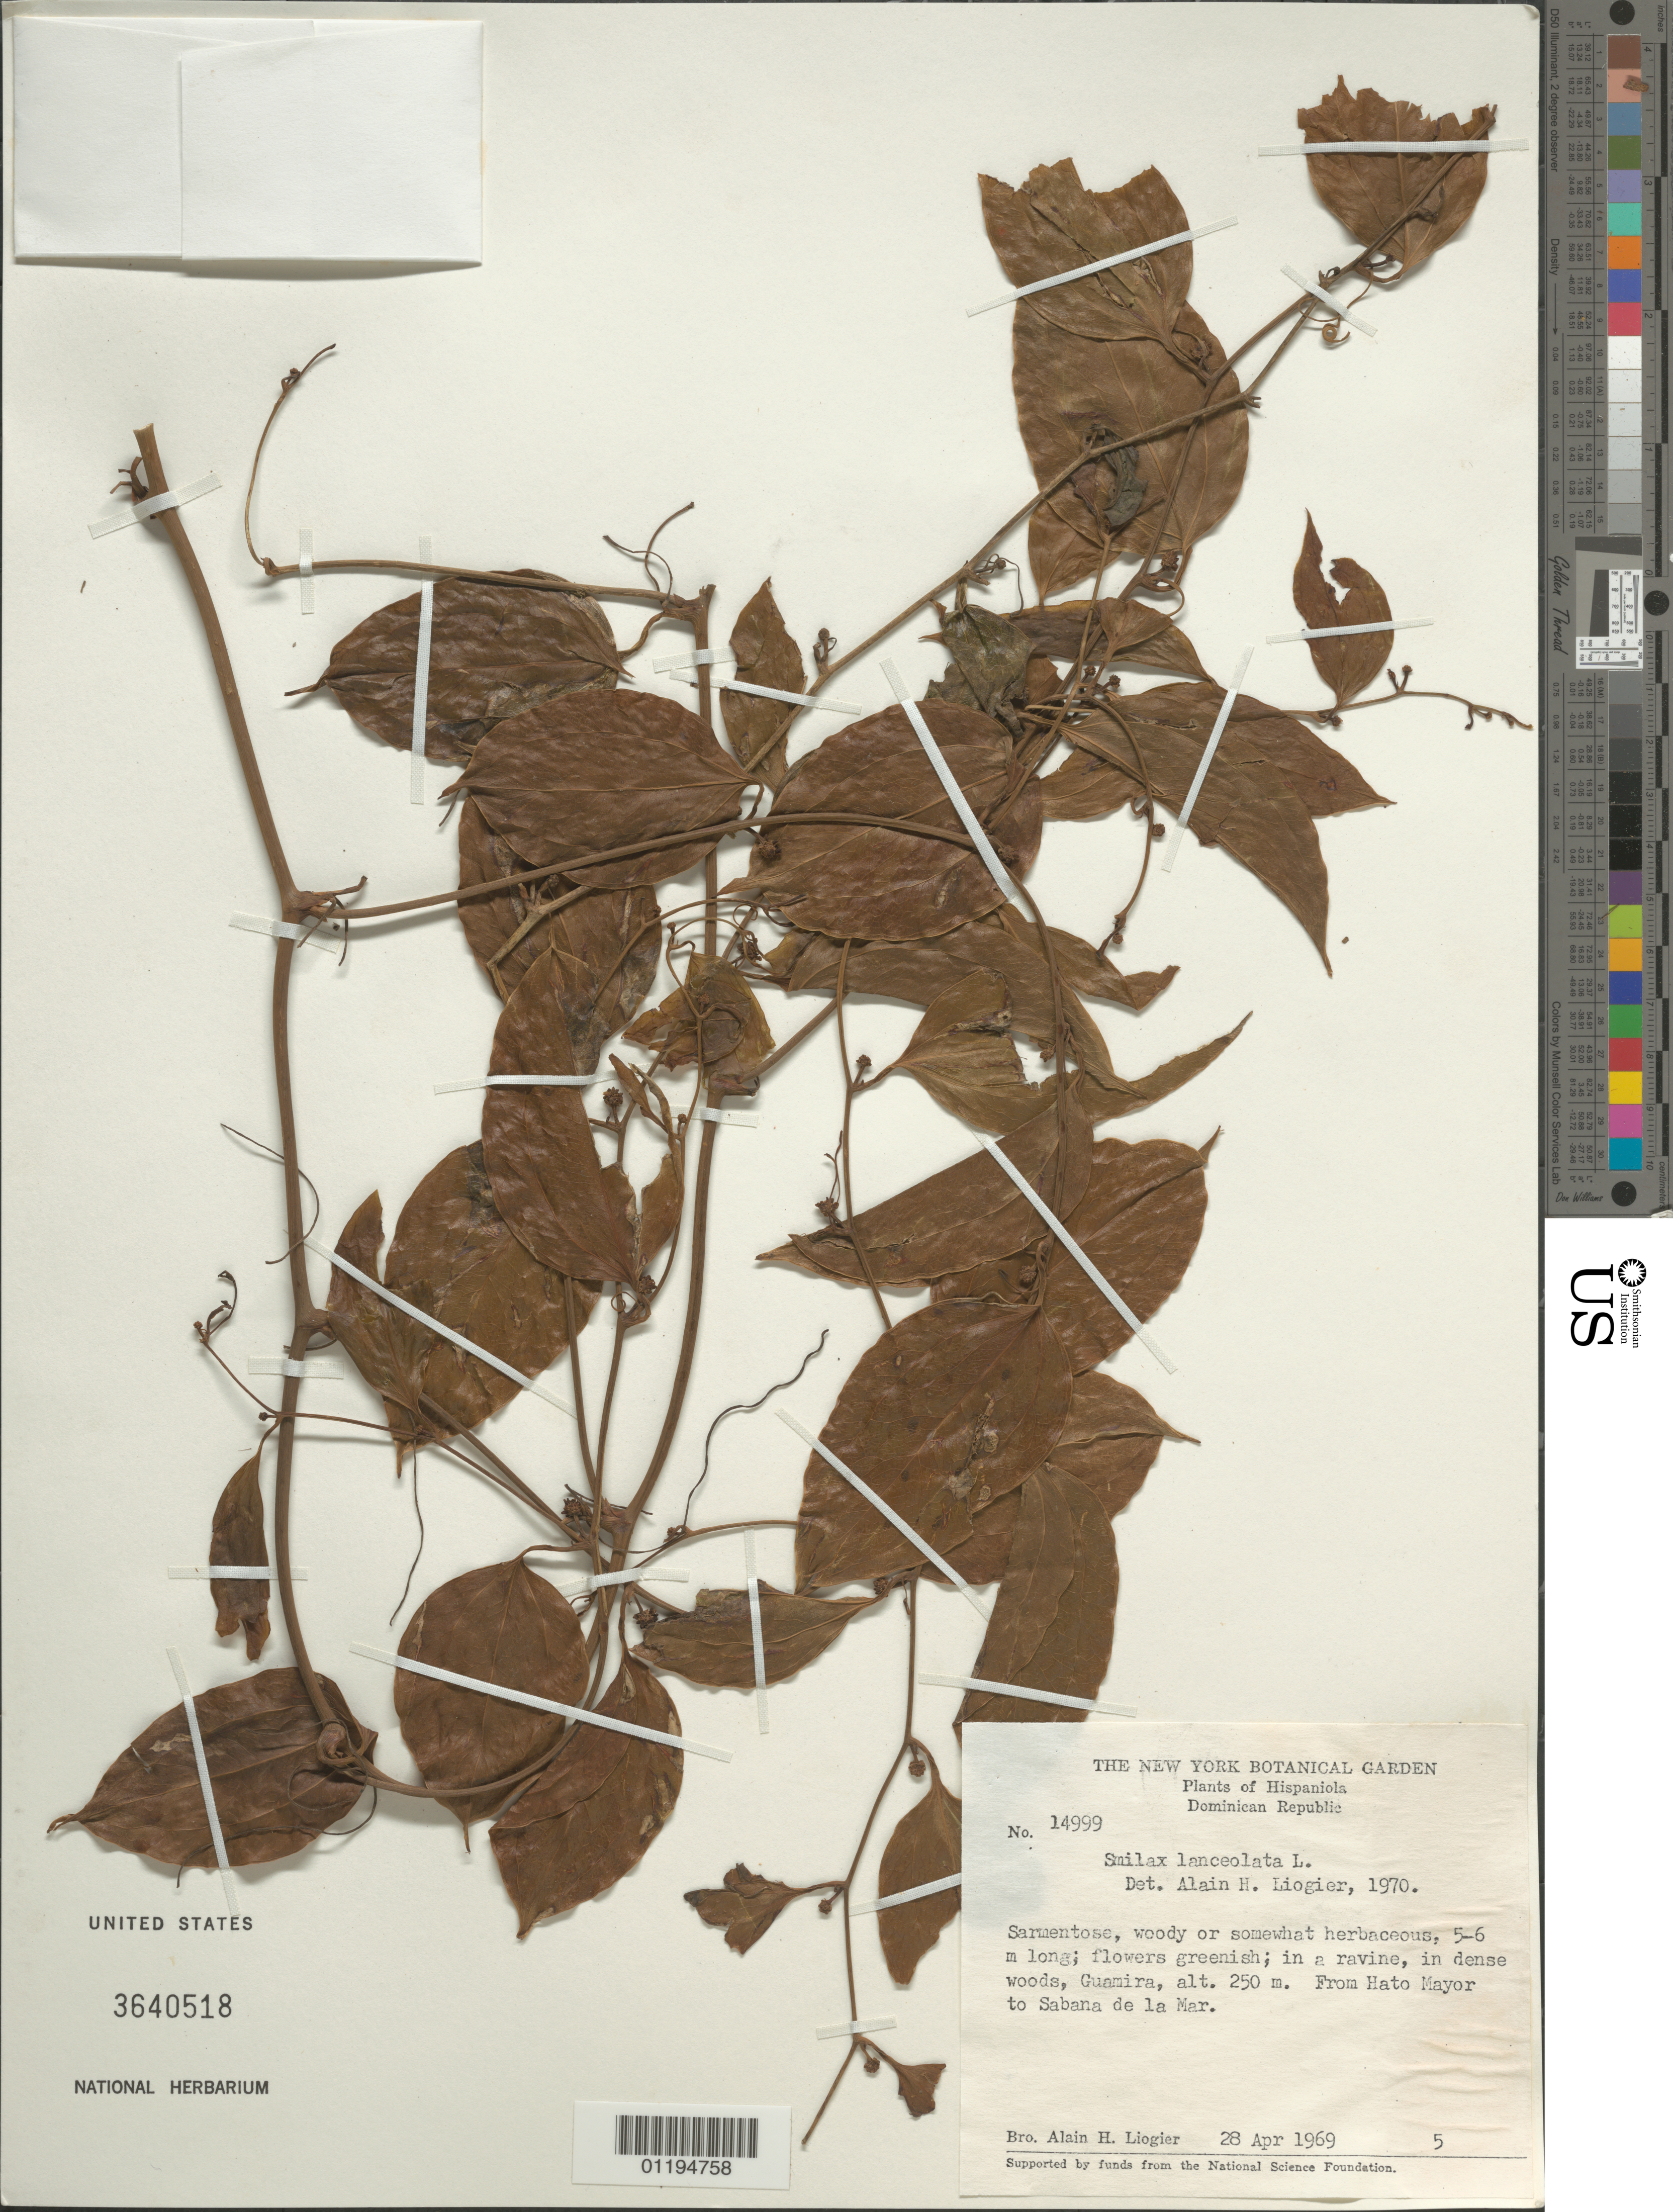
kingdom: Plantae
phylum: Tracheophyta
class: Liliopsida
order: Liliales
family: Smilacaceae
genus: Smilax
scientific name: Smilax lanceolata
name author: L.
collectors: A. H. Liogier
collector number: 14999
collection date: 1969-04-28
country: Dominican Republic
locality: From Hato Mayor to Sabana del la Mar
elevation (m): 250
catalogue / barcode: US 3640518